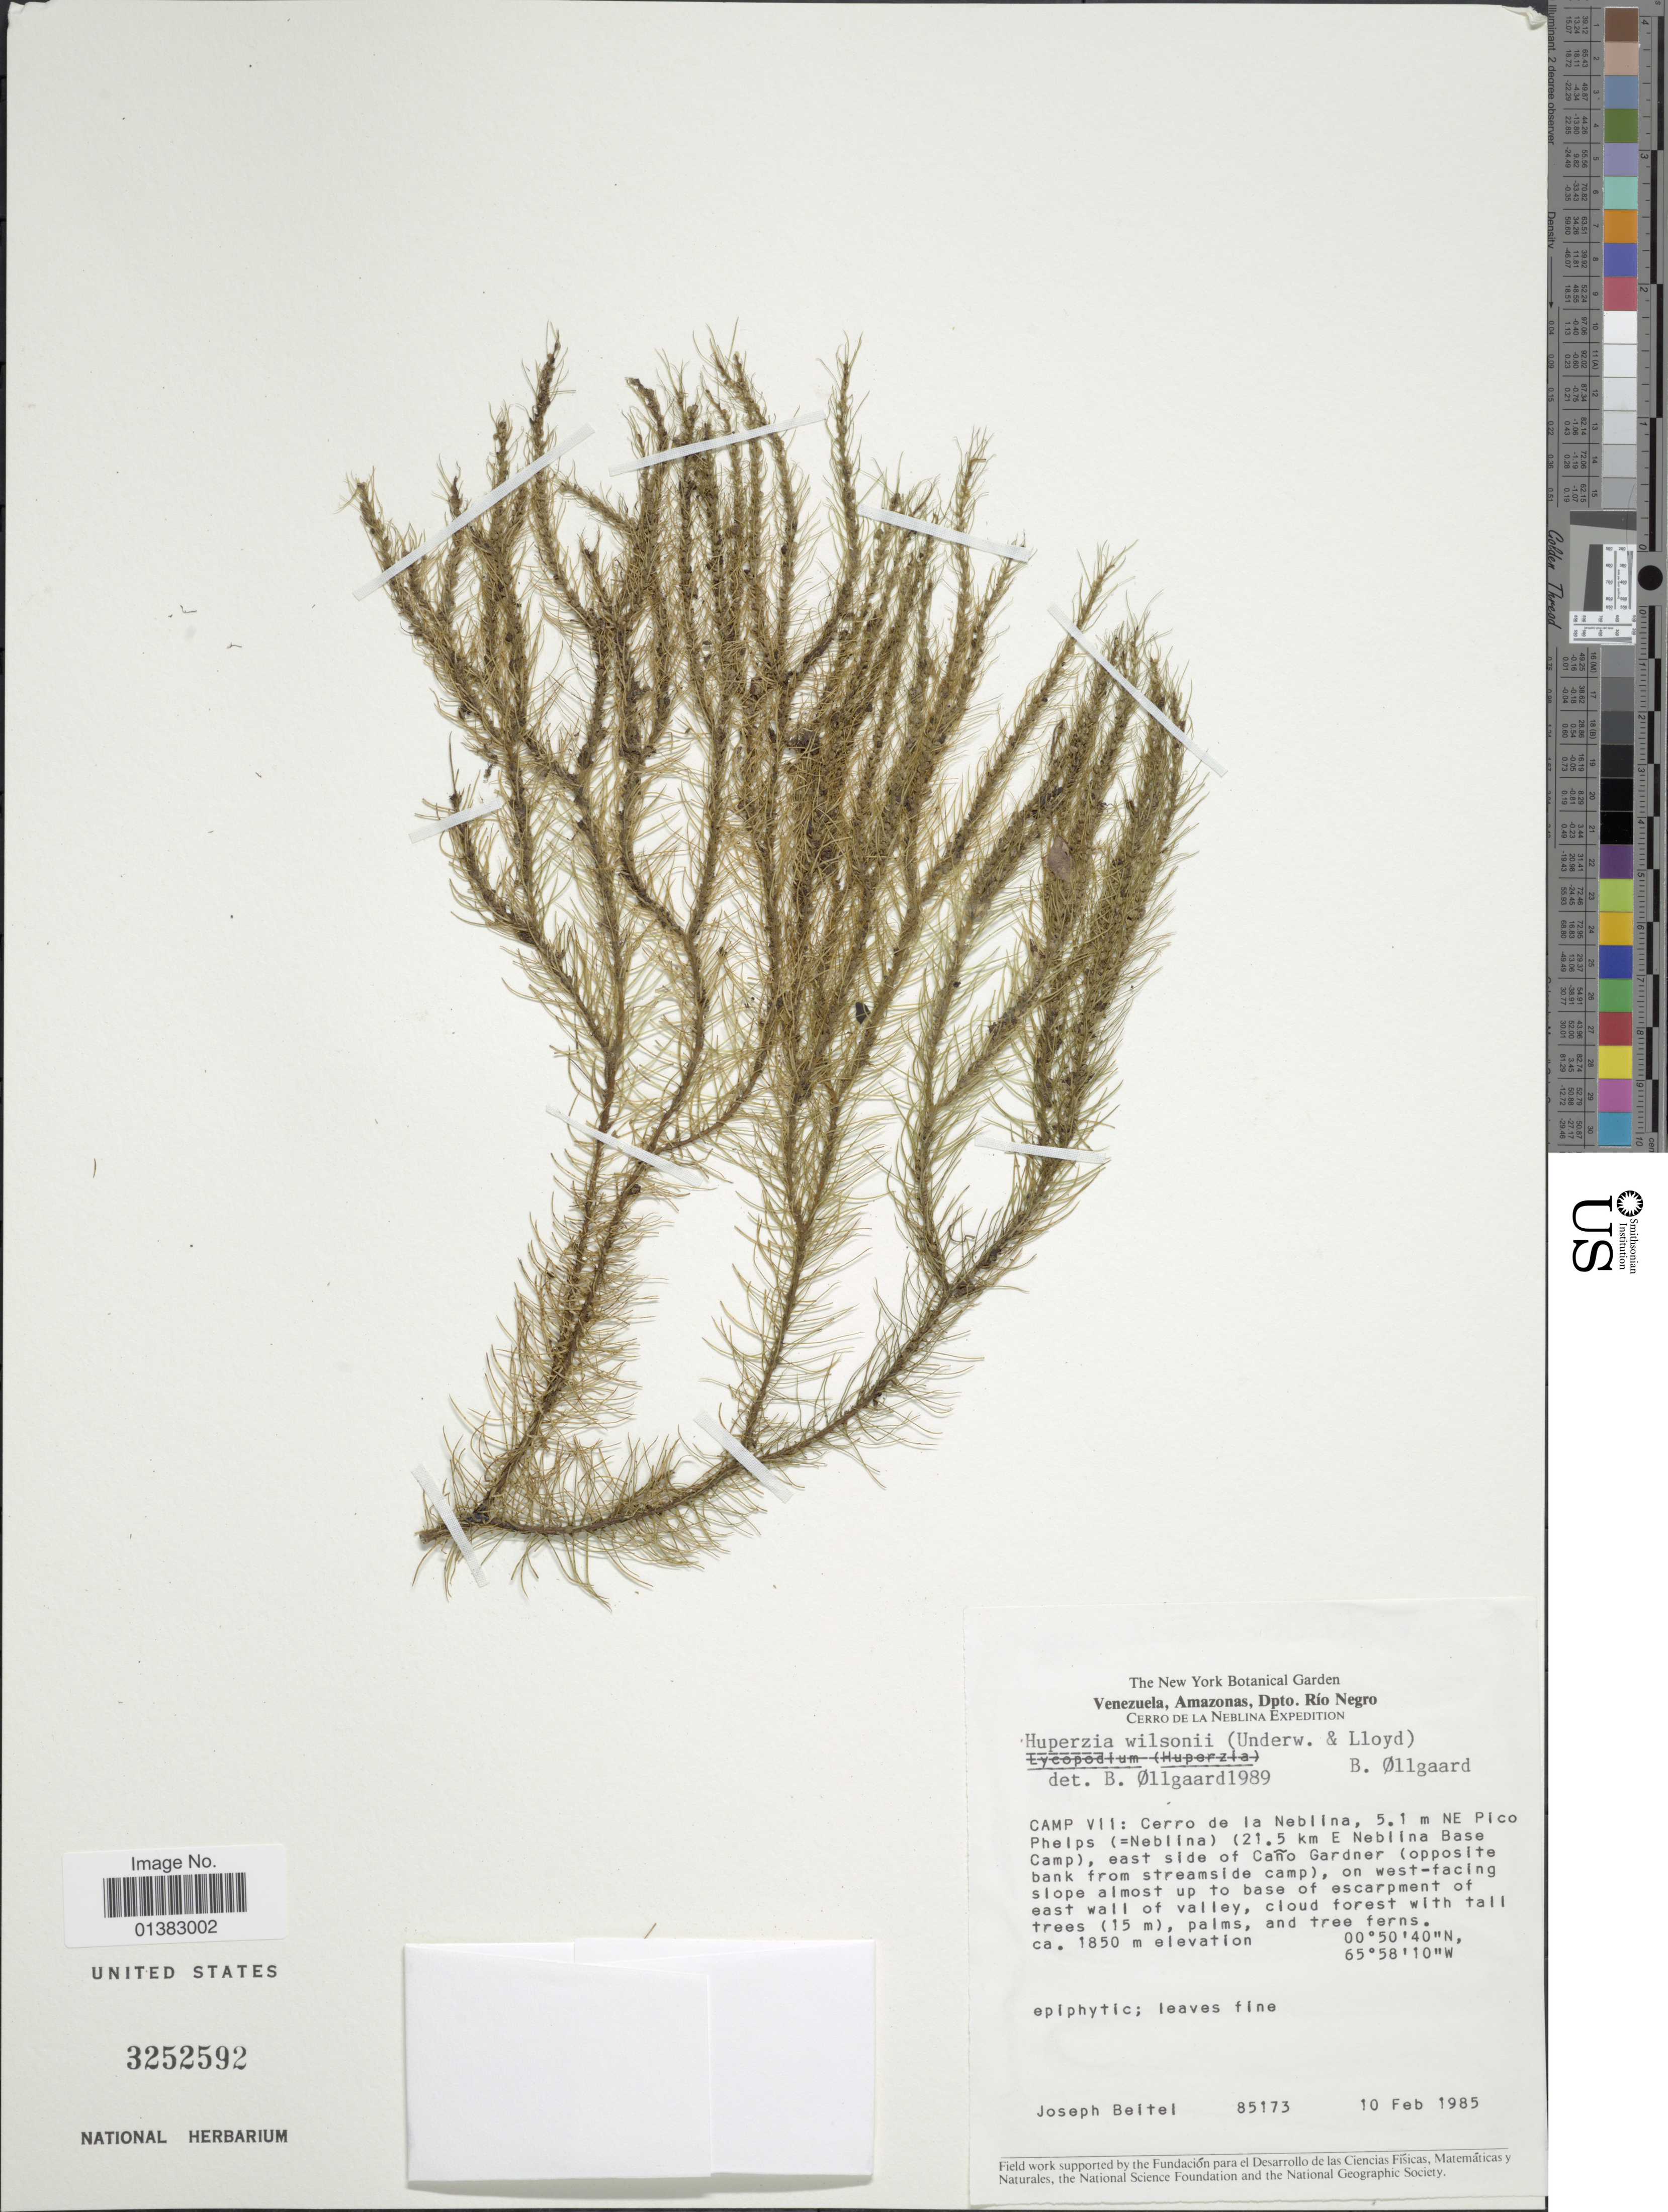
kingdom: Plantae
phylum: Tracheophyta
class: Lycopodiopsida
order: Lycopodiales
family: Lycopodiaceae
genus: Phlegmariurus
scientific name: Phlegmariurus wilsonii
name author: (Underw. & F.E. Lloyd) B. Øllg.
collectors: J. M. Beitel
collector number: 85173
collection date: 1985-02-10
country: Venezuela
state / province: Amazonas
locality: Dpto. Río Negro, Camp VII: Cerro de la Neblina, 5.1 m NE Pico Phelps (=Neblina) (21.5 km E Neblina Base Camp), east side of Caño Gardner (opposite bank from steamside camp), on west-facing slope almost up to base of escarpment of east wall of valley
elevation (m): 1850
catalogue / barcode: US 3252592